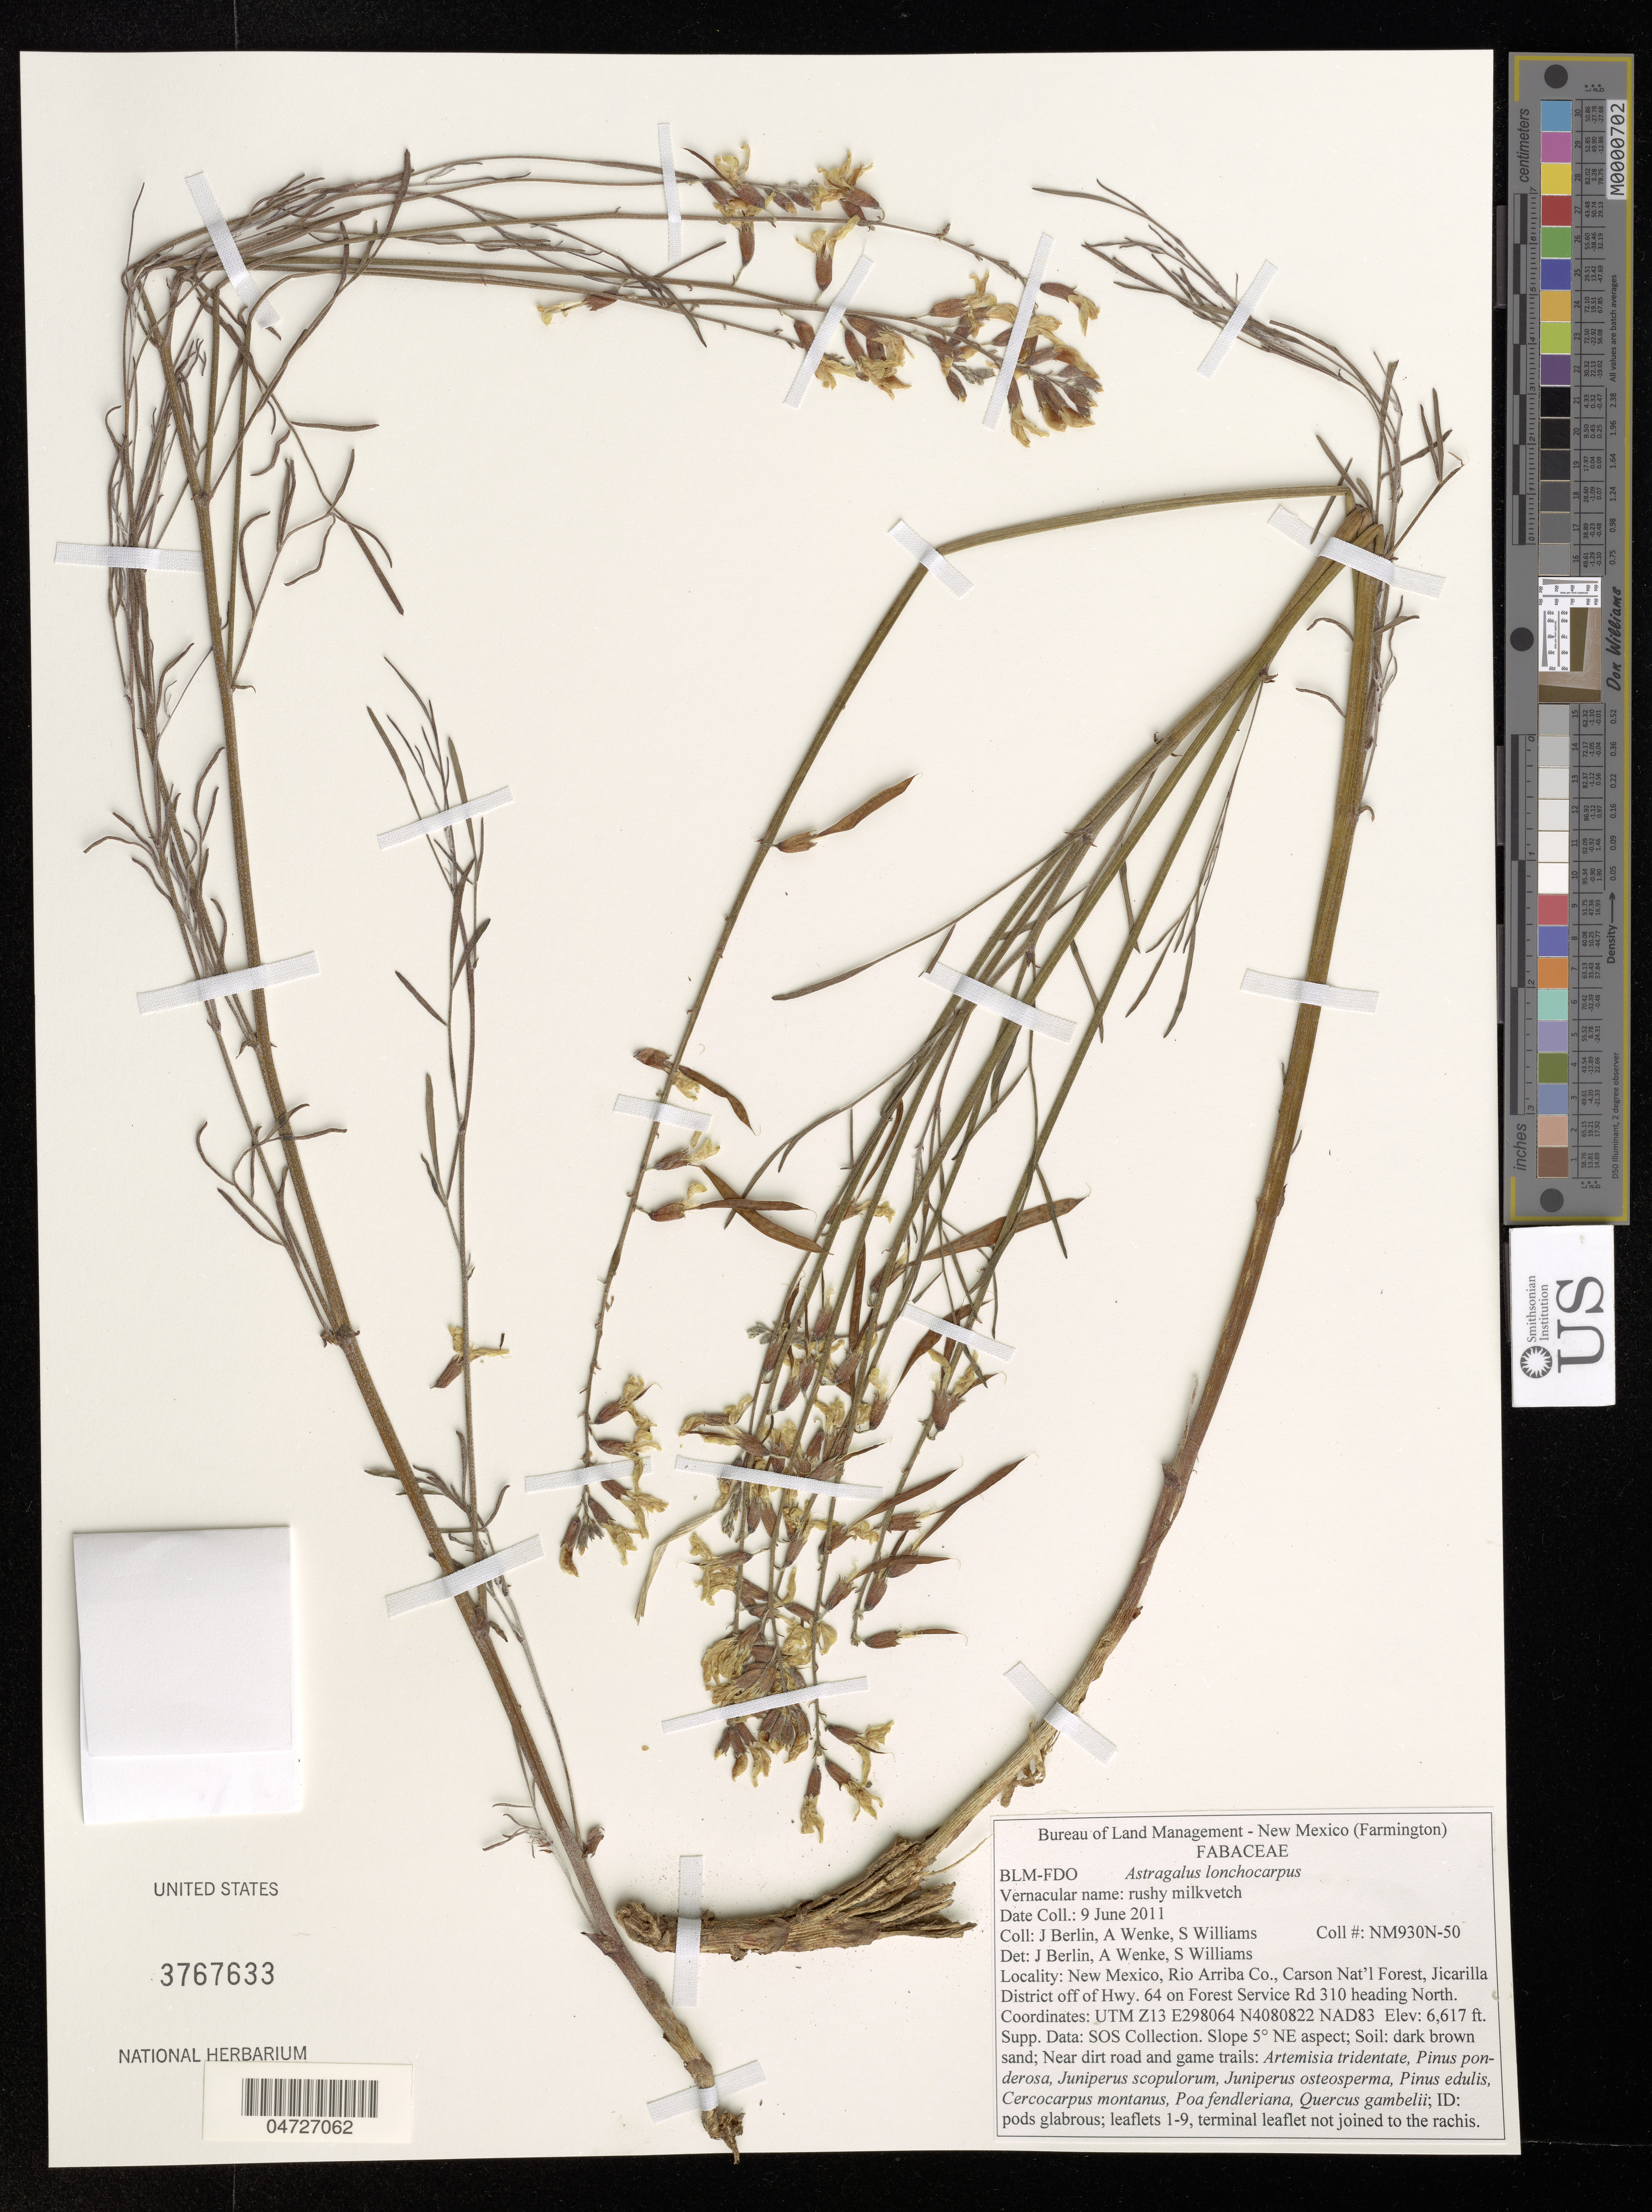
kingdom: Plantae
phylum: Tracheophyta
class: Magnoliopsida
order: Fabales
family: Fabaceae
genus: Astragalus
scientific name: Astragalus lonchocarpus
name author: Torr.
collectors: J. Berlin, A. Wenke & S. Williams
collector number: NM930N-50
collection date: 2011-09-09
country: United States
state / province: New Mexico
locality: (Farmington). Rio Arriba Co., Carson Nat'l Forest, Jicarilla District off of Hwy. 64 on Forest Service Rd 310 heading North.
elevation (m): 2017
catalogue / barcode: US 3767633